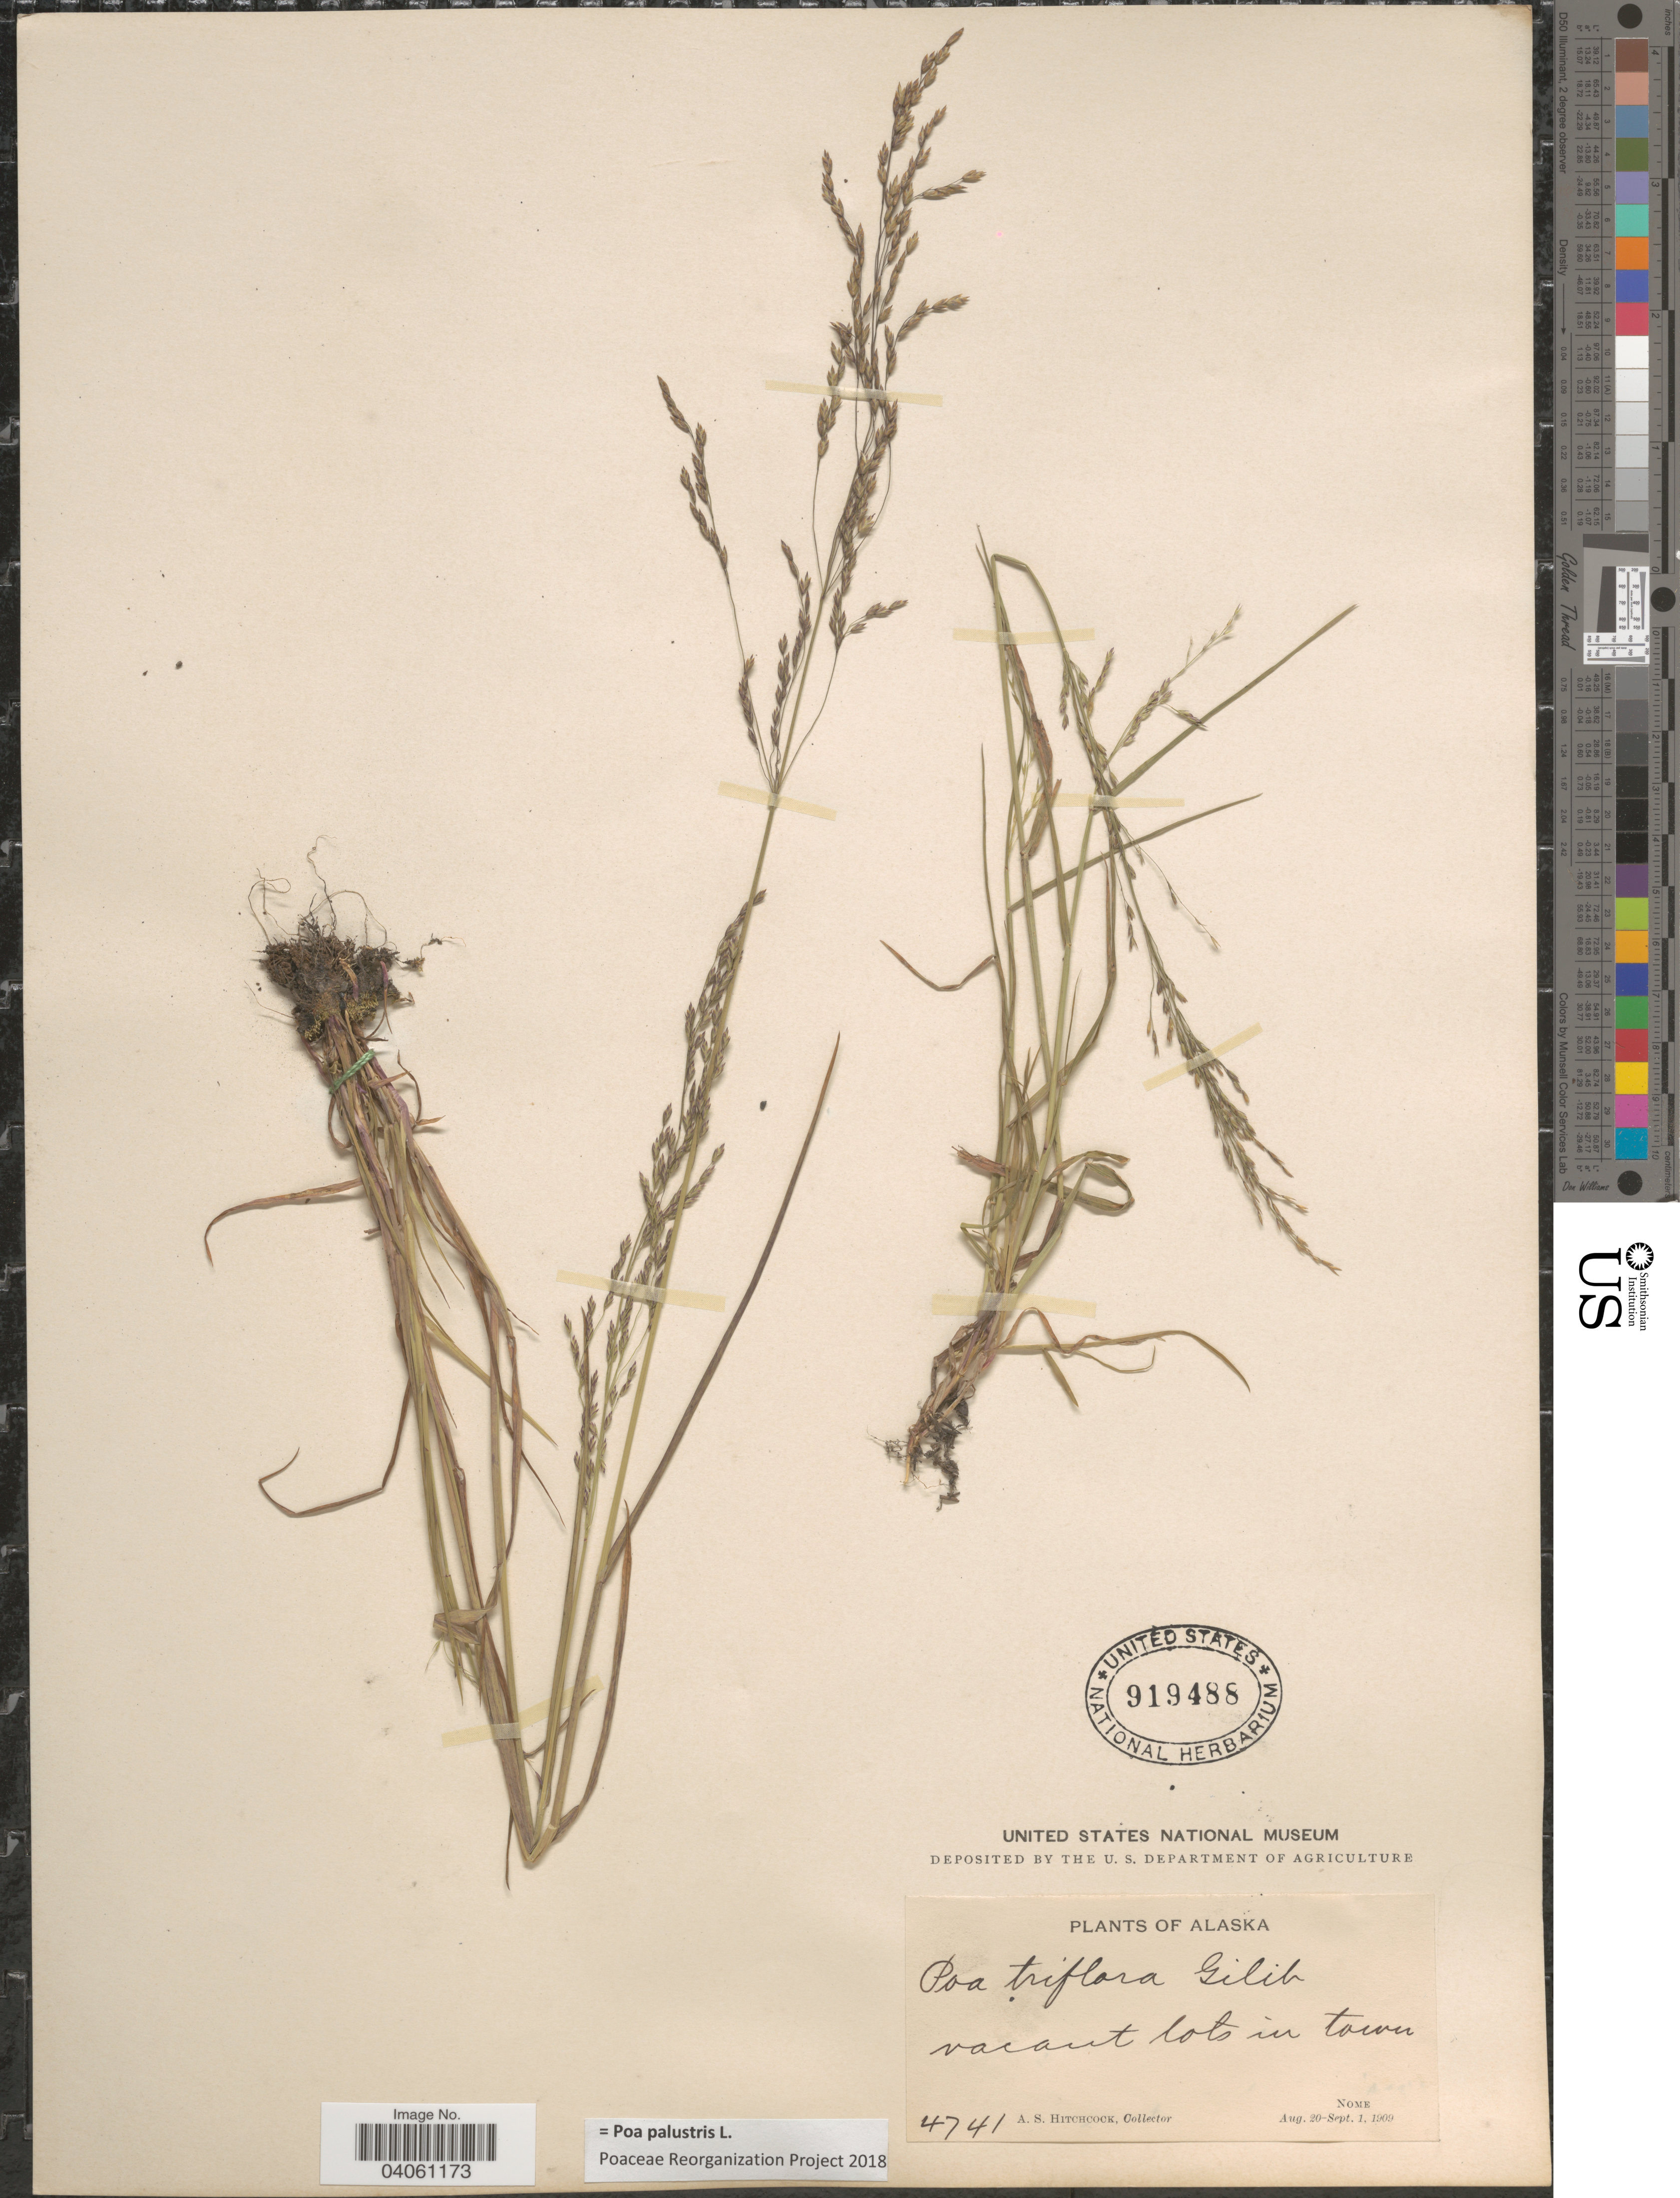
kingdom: Plantae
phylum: Tracheophyta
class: Liliopsida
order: Poales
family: Poaceae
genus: Poa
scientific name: Poa palustris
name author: L.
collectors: A. S. Hitchcock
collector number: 4741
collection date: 1909-08-20/1909-09-01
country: United States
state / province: Alaska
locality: Vacant lots in town, Nome.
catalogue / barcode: US 919488